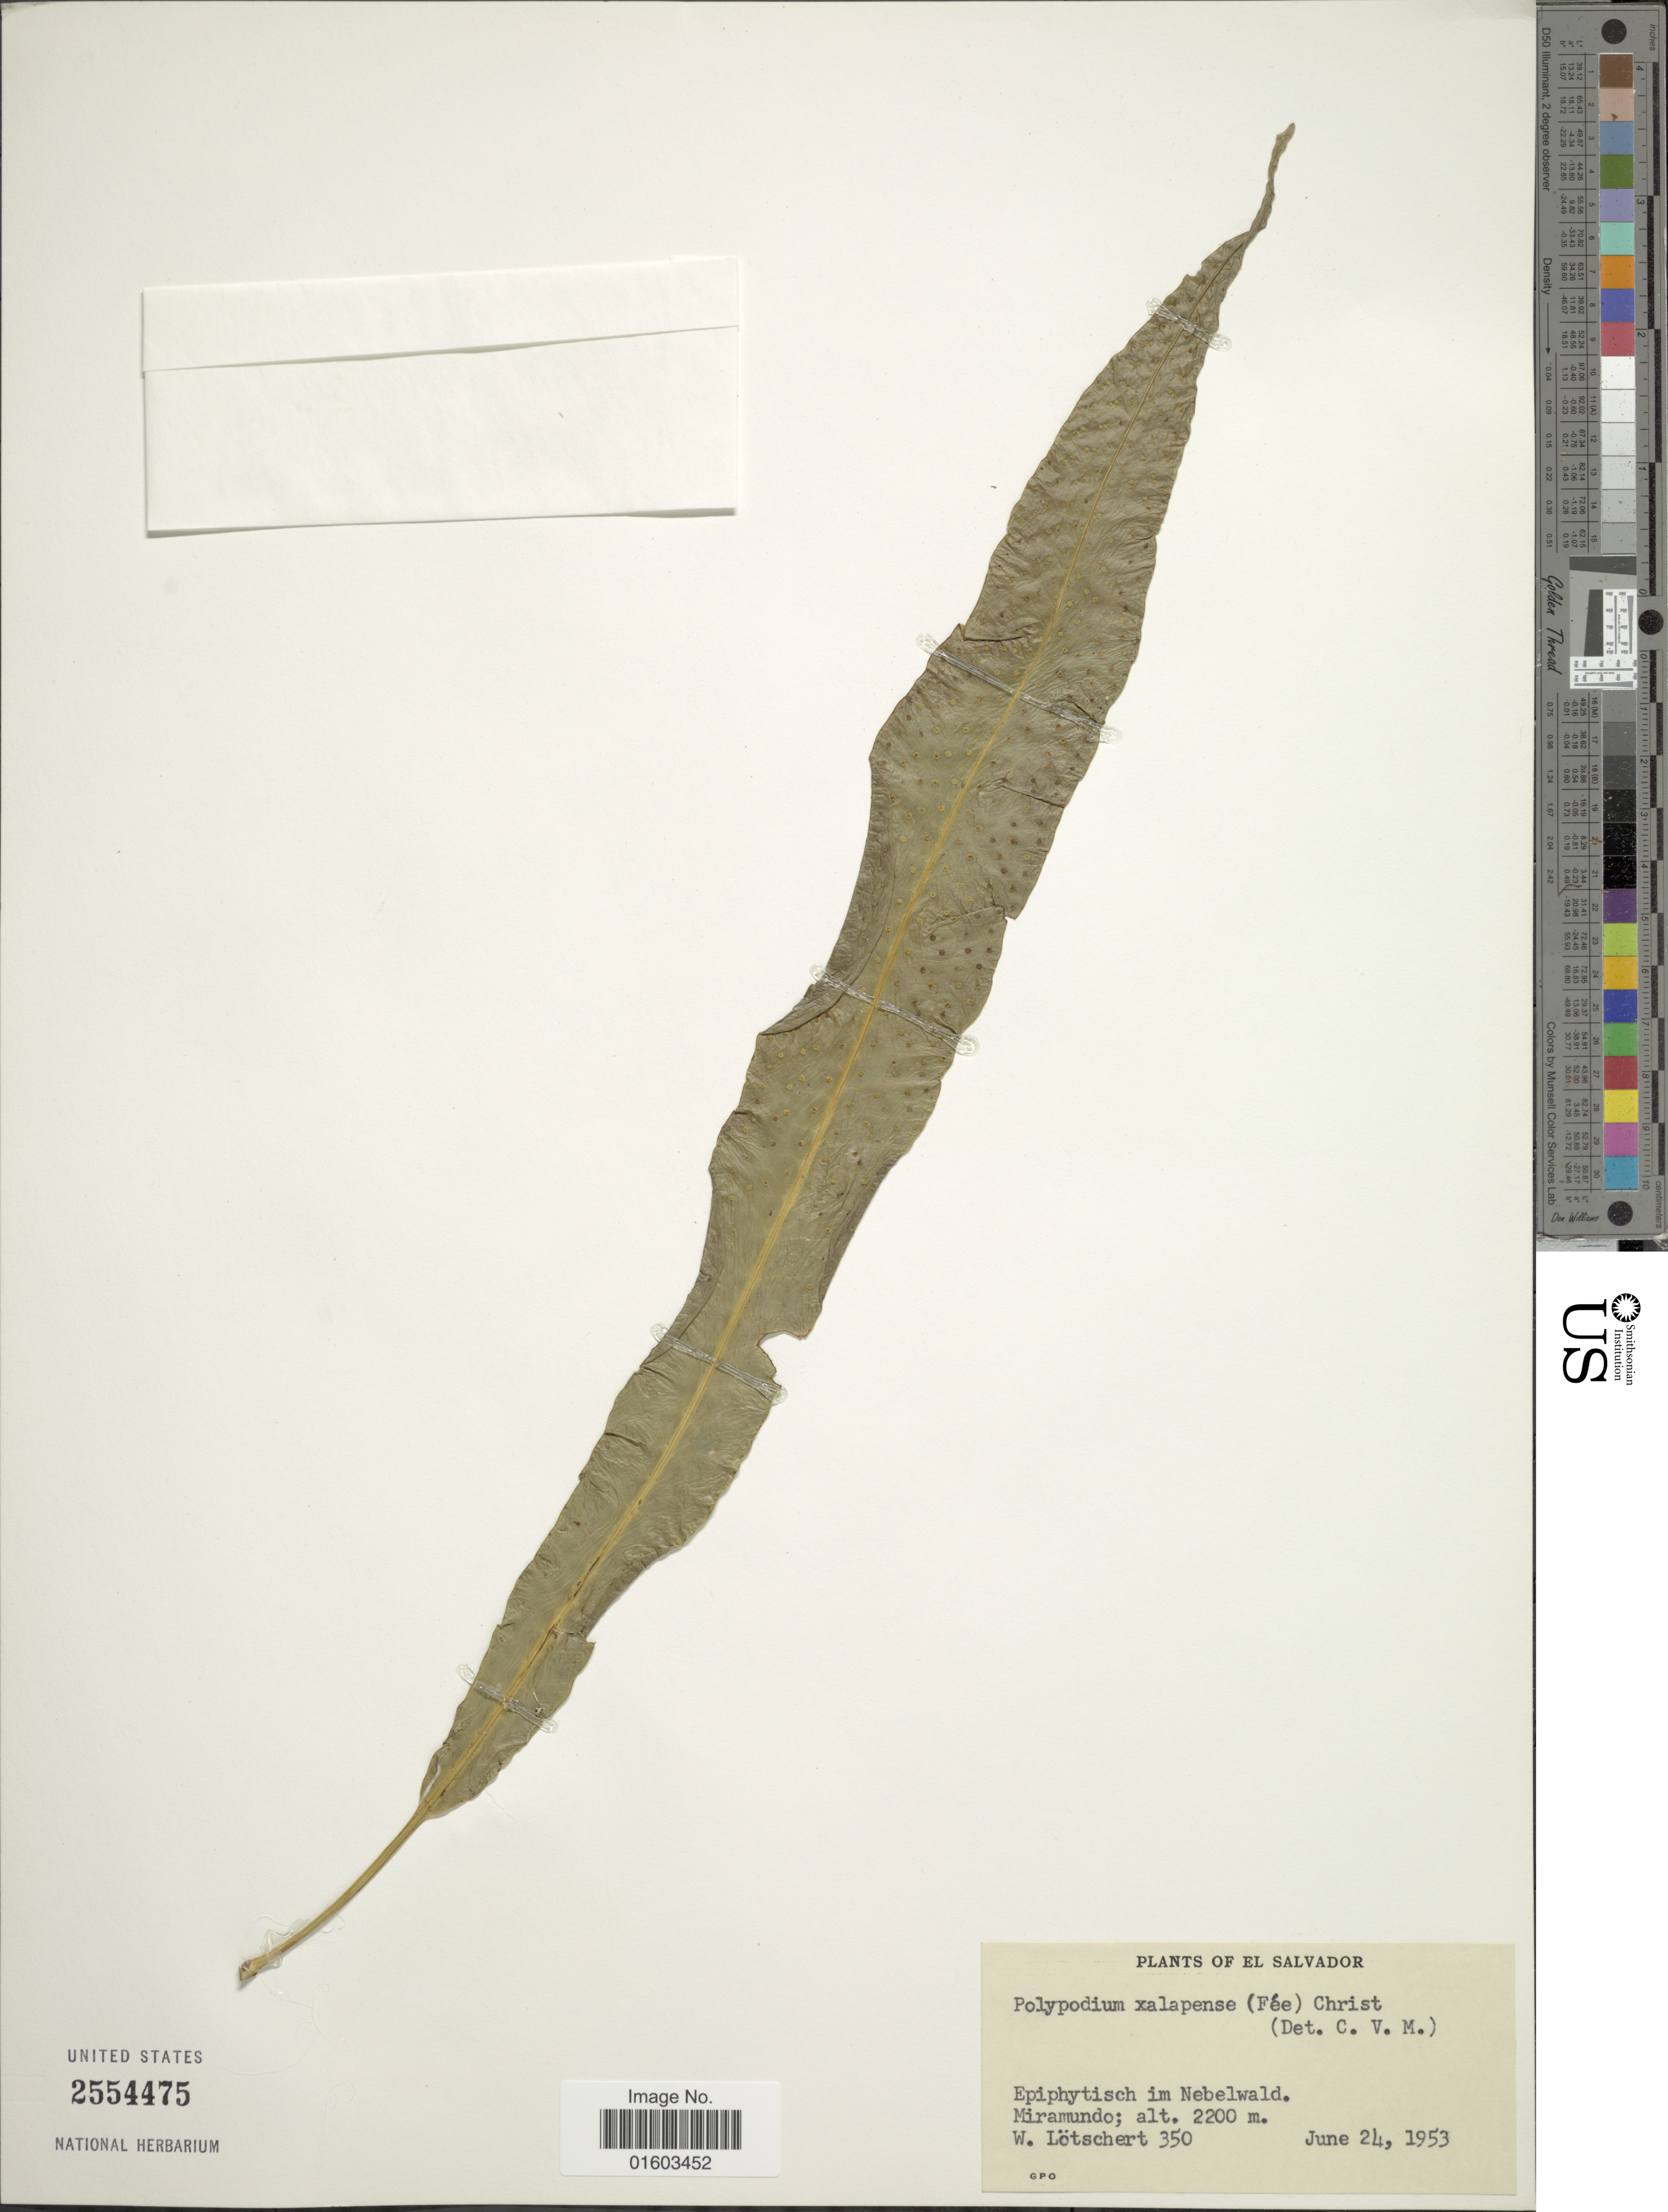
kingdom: Plantae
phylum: Tracheophyta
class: Polypodiopsida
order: Polypodiales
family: Polypodiaceae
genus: Campyloneurum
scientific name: Campyloneurum xalapense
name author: Fée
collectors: W. Lötschert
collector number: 350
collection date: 1953-06-24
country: El Salvador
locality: Epiphytisch in Nebelwald. Miramundo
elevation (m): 2200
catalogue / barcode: US 2554475